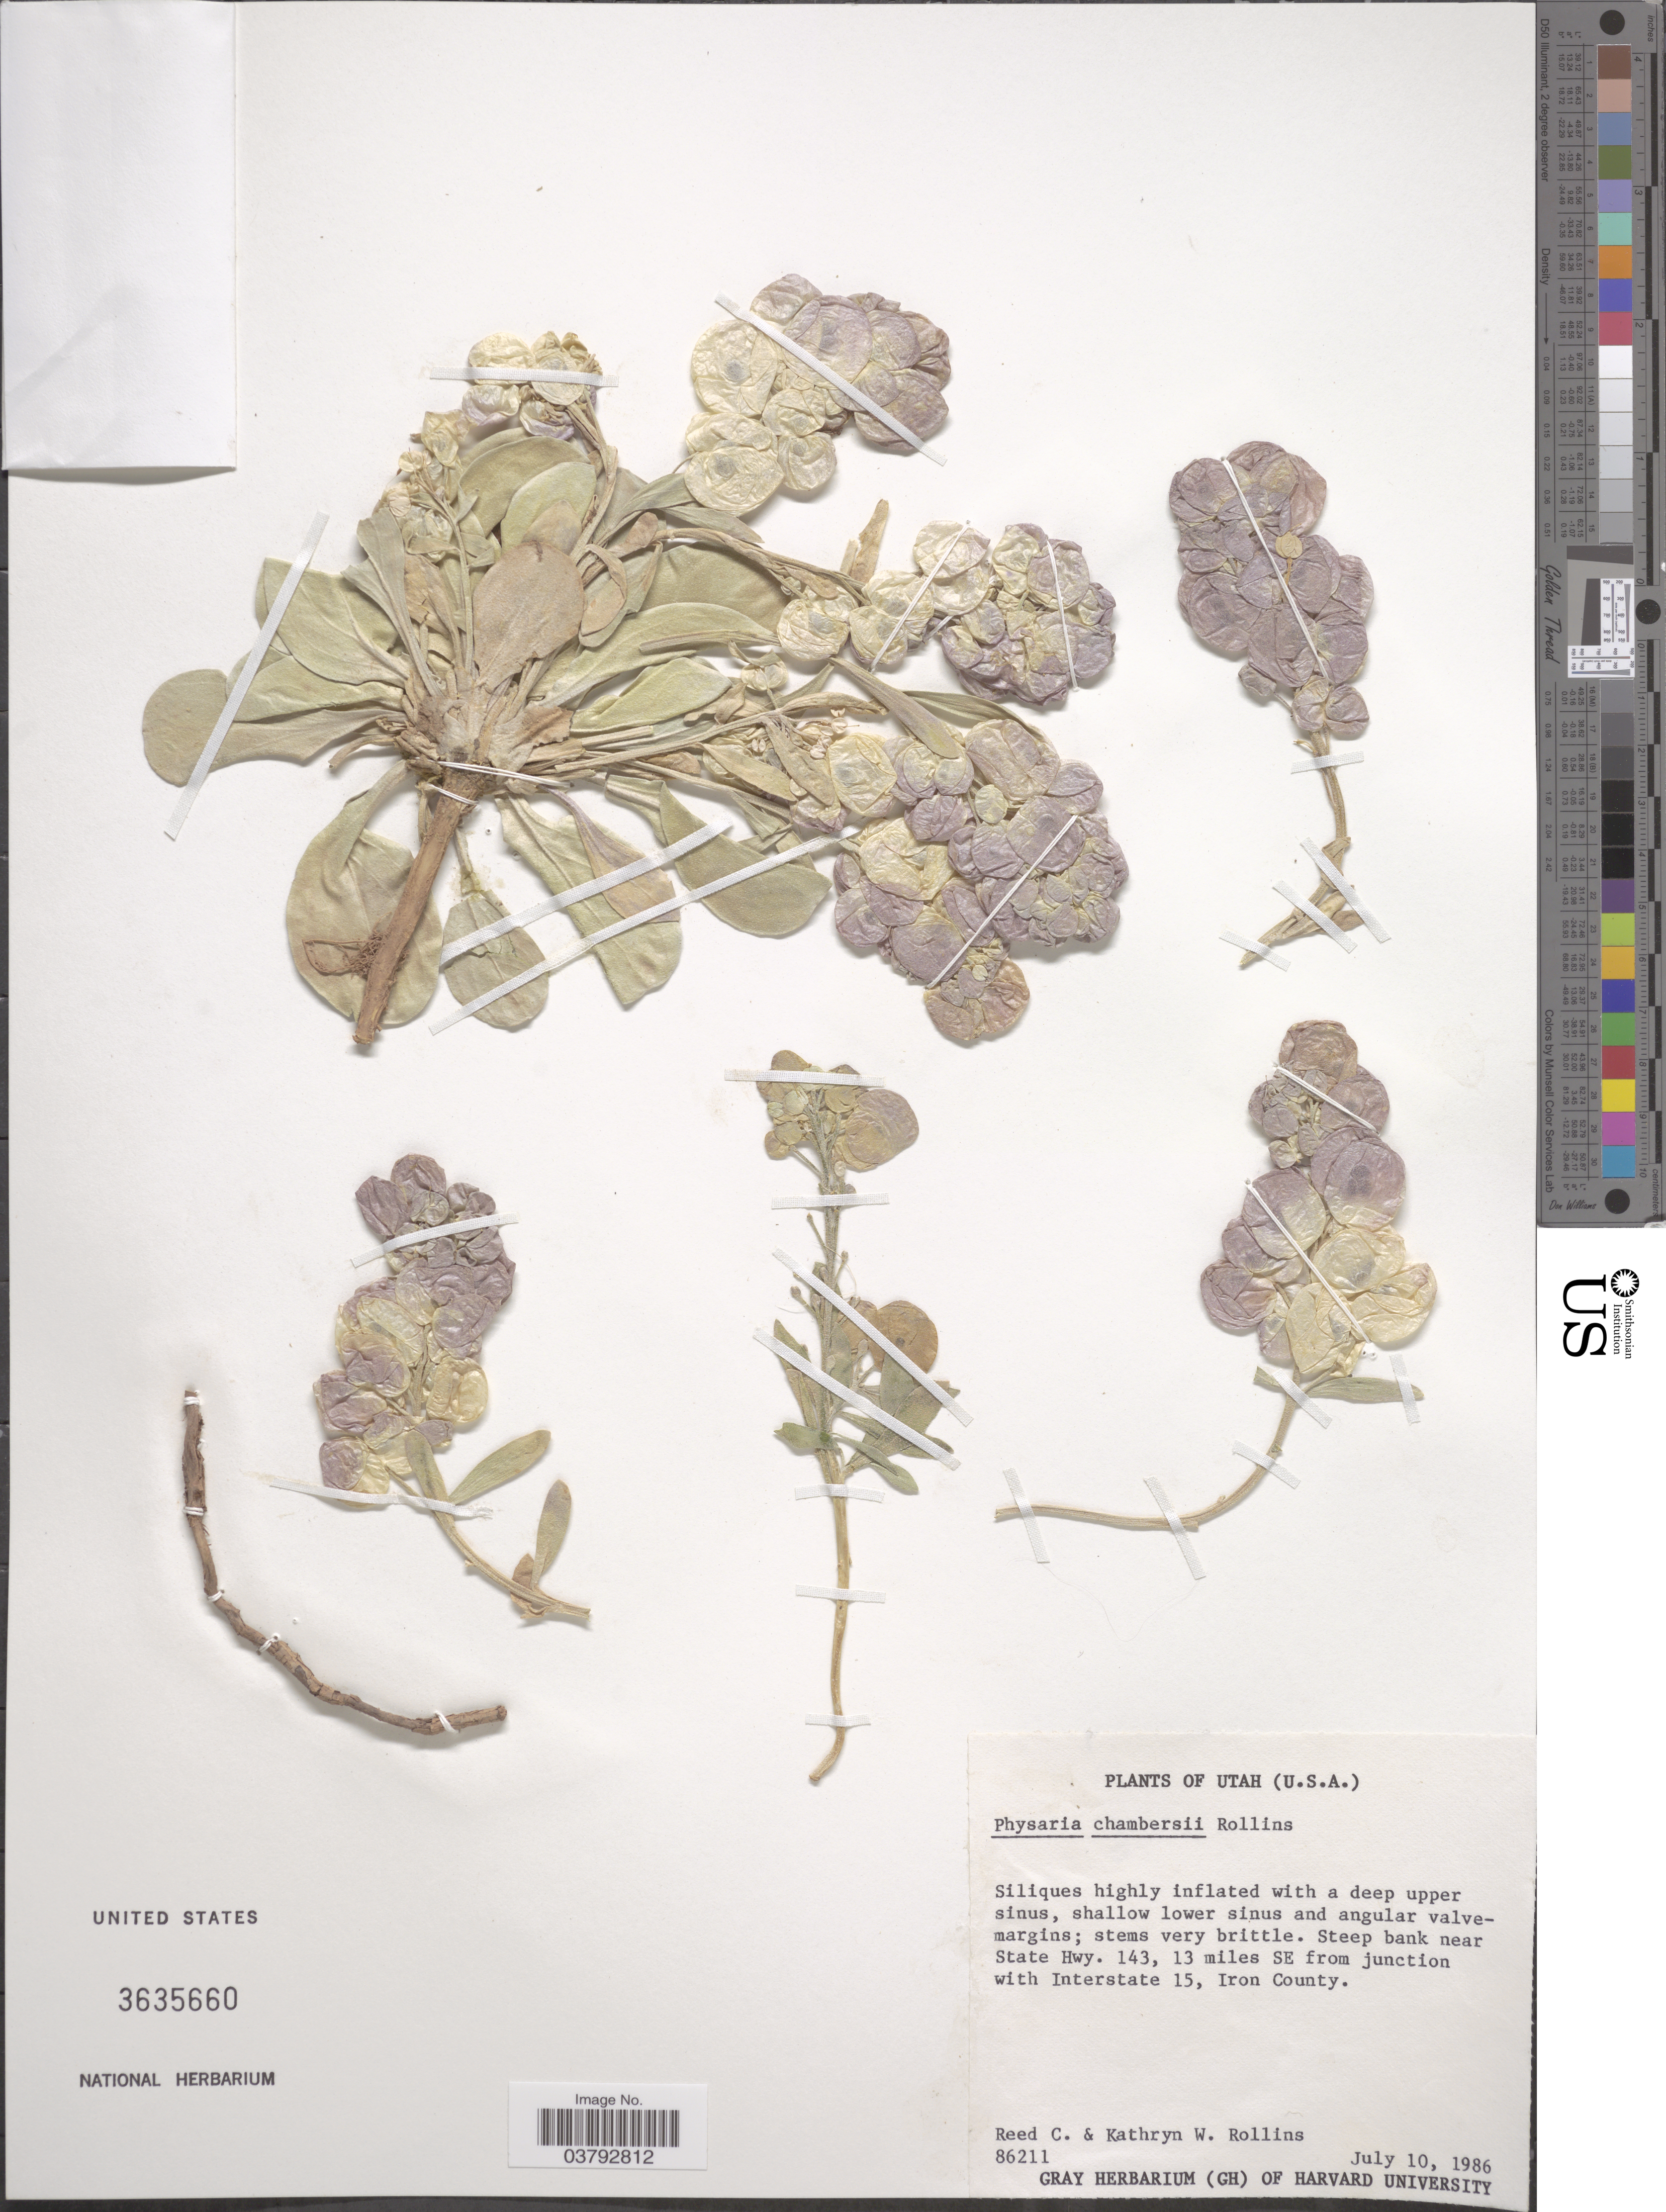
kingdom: Plantae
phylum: Tracheophyta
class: Magnoliopsida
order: Brassicales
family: Brassicaceae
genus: Physaria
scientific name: Physaria chambersii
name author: Rollins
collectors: R. C. Rollins & K. W. Rollins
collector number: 86211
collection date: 1986-07-10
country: United States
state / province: Utah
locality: Steep bank near State Hwy. 143, 13 miles SE from junction with Interstate 15, Iron County.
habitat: steep bank near state highway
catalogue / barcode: US 3635660